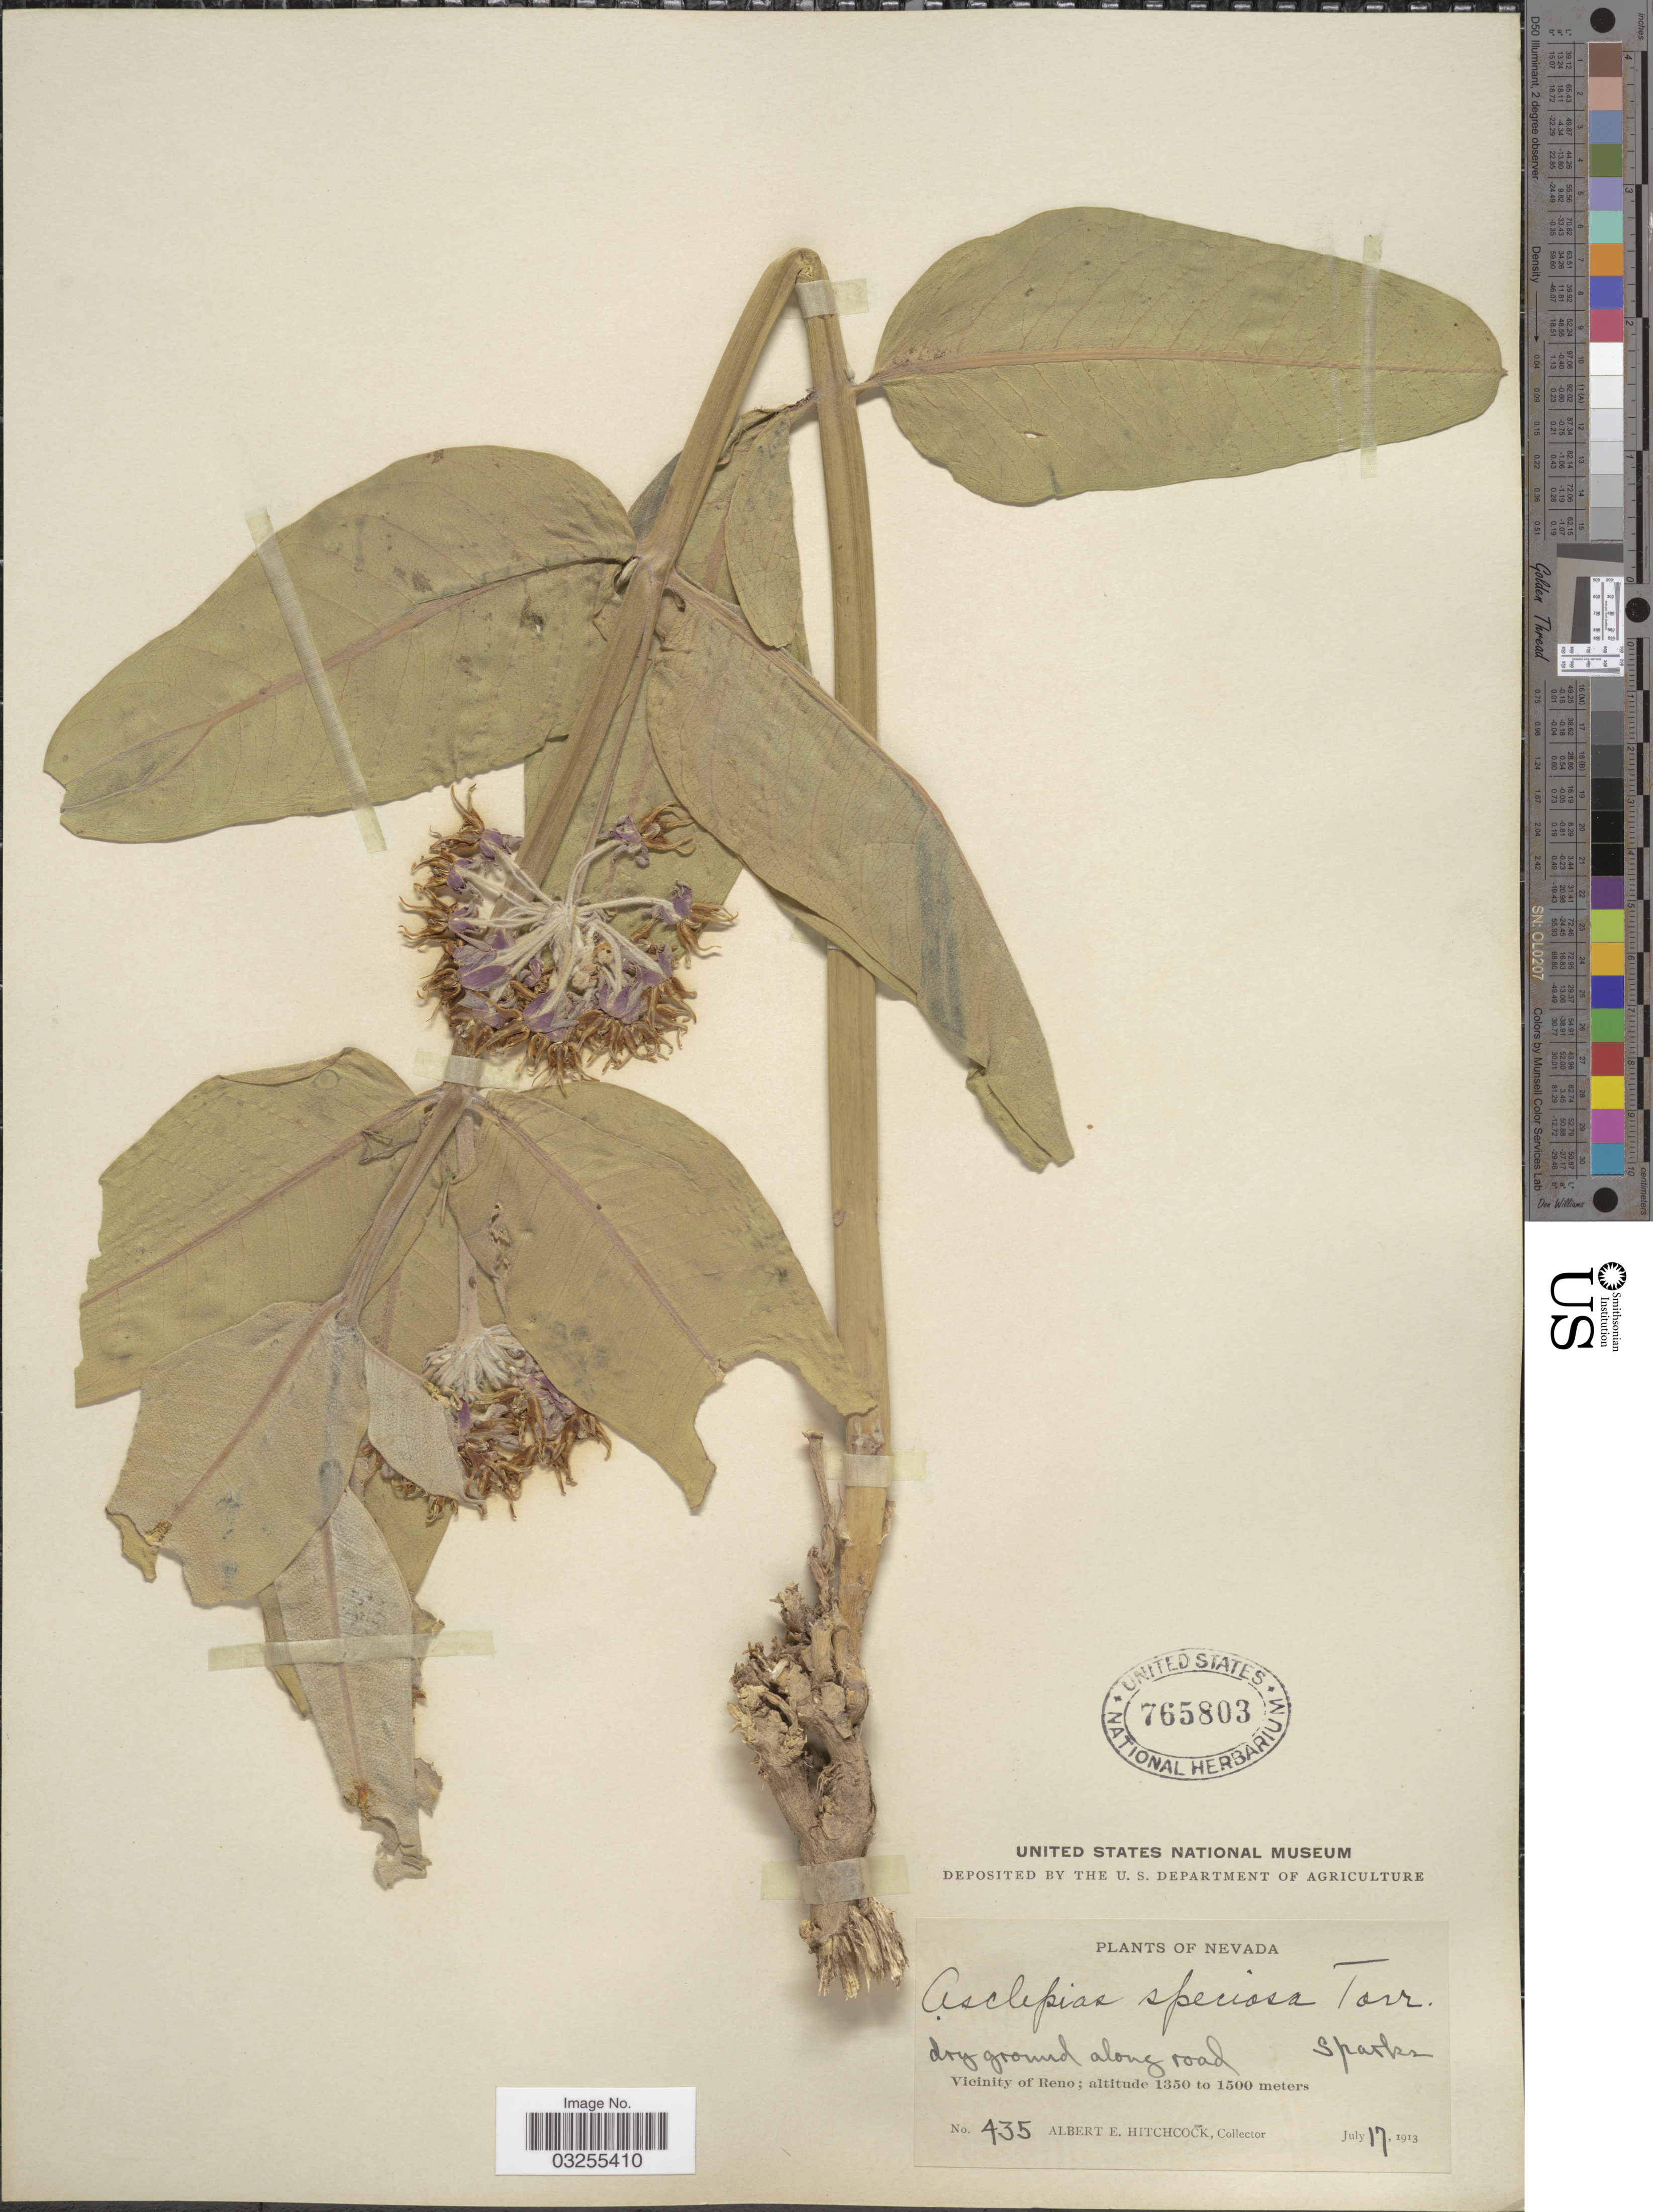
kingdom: Plantae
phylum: Tracheophyta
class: Magnoliopsida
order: Gentianales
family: Apocynaceae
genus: Asclepias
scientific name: Asclepias speciosa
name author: Torr.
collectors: A. Hitchcock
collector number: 435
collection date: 1913-07-17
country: United States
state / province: Nevada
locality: Dry ground along road, Vicinity of Reno.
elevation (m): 1350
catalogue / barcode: US 765803